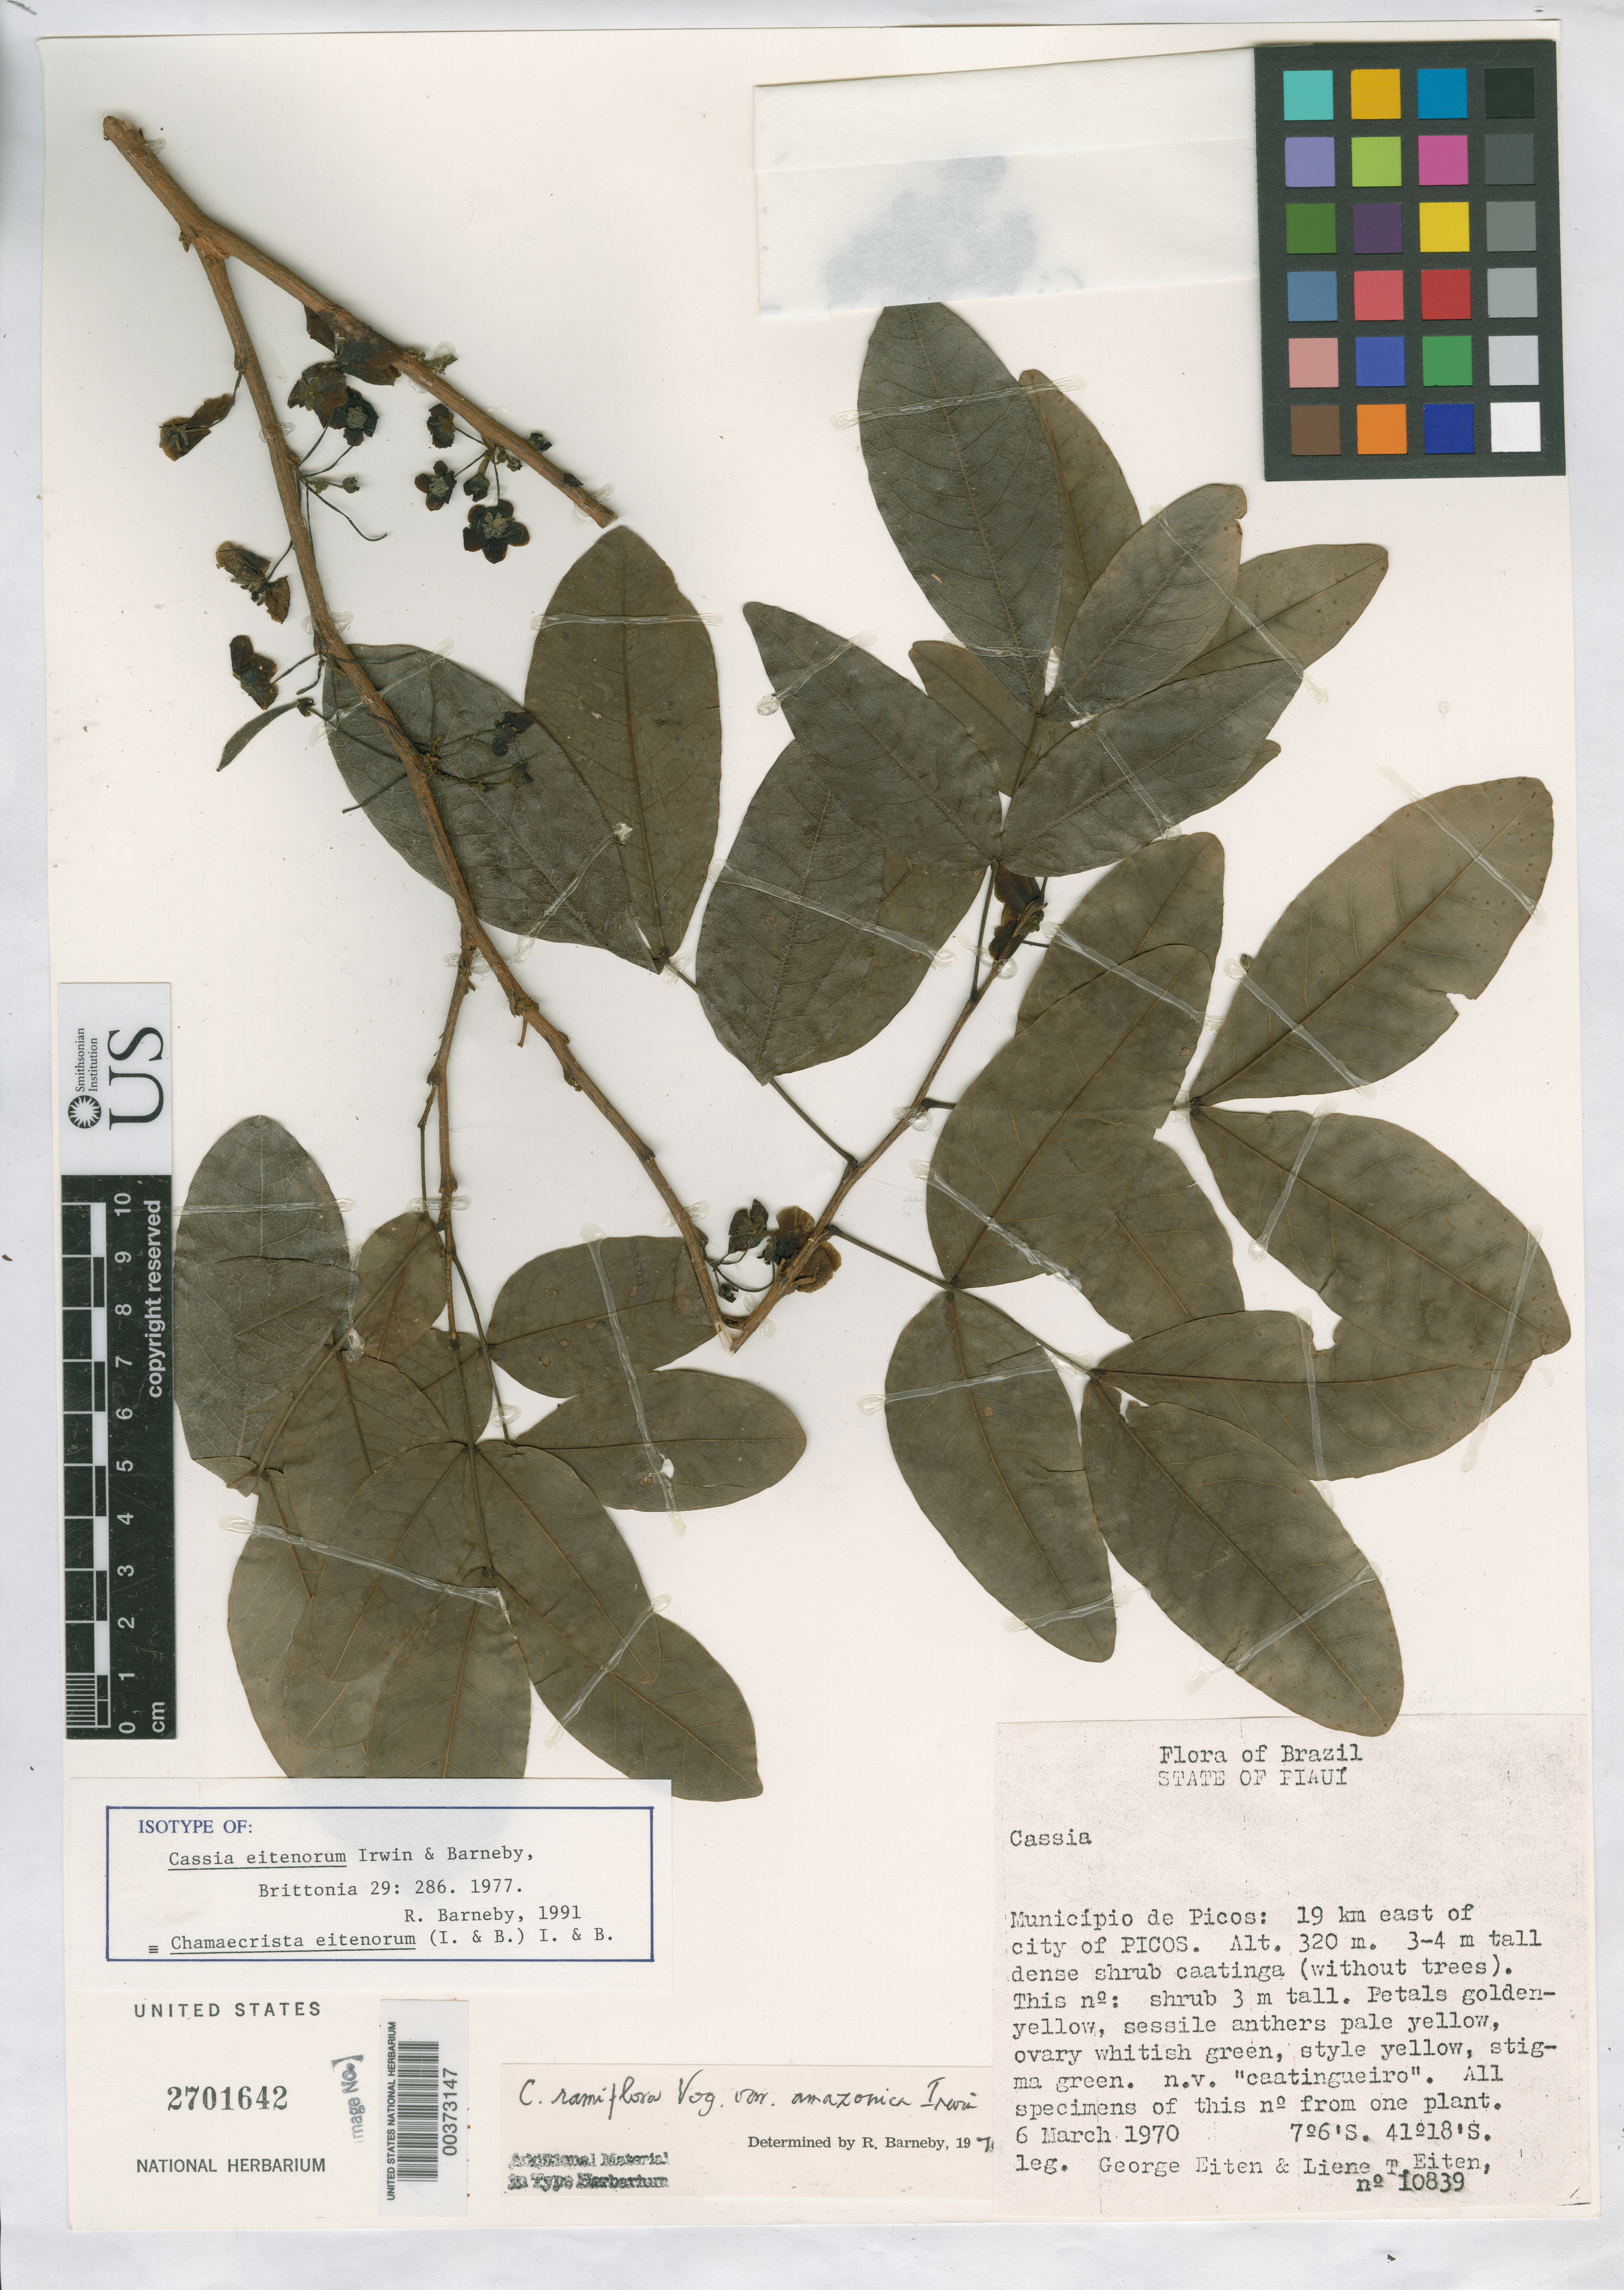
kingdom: Plantae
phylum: Tracheophyta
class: Magnoliopsida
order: Fabales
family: Fabaceae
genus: Cassia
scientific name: Cassia eitenorum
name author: H.S. Irwin & Barneby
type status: Isotype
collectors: G. Eiten & L. T. Eiten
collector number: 10839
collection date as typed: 06 Mar 1970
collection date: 1970-03-06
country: Brazil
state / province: Piauí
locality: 19 km E of City of Picos.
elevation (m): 320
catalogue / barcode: US 2701642